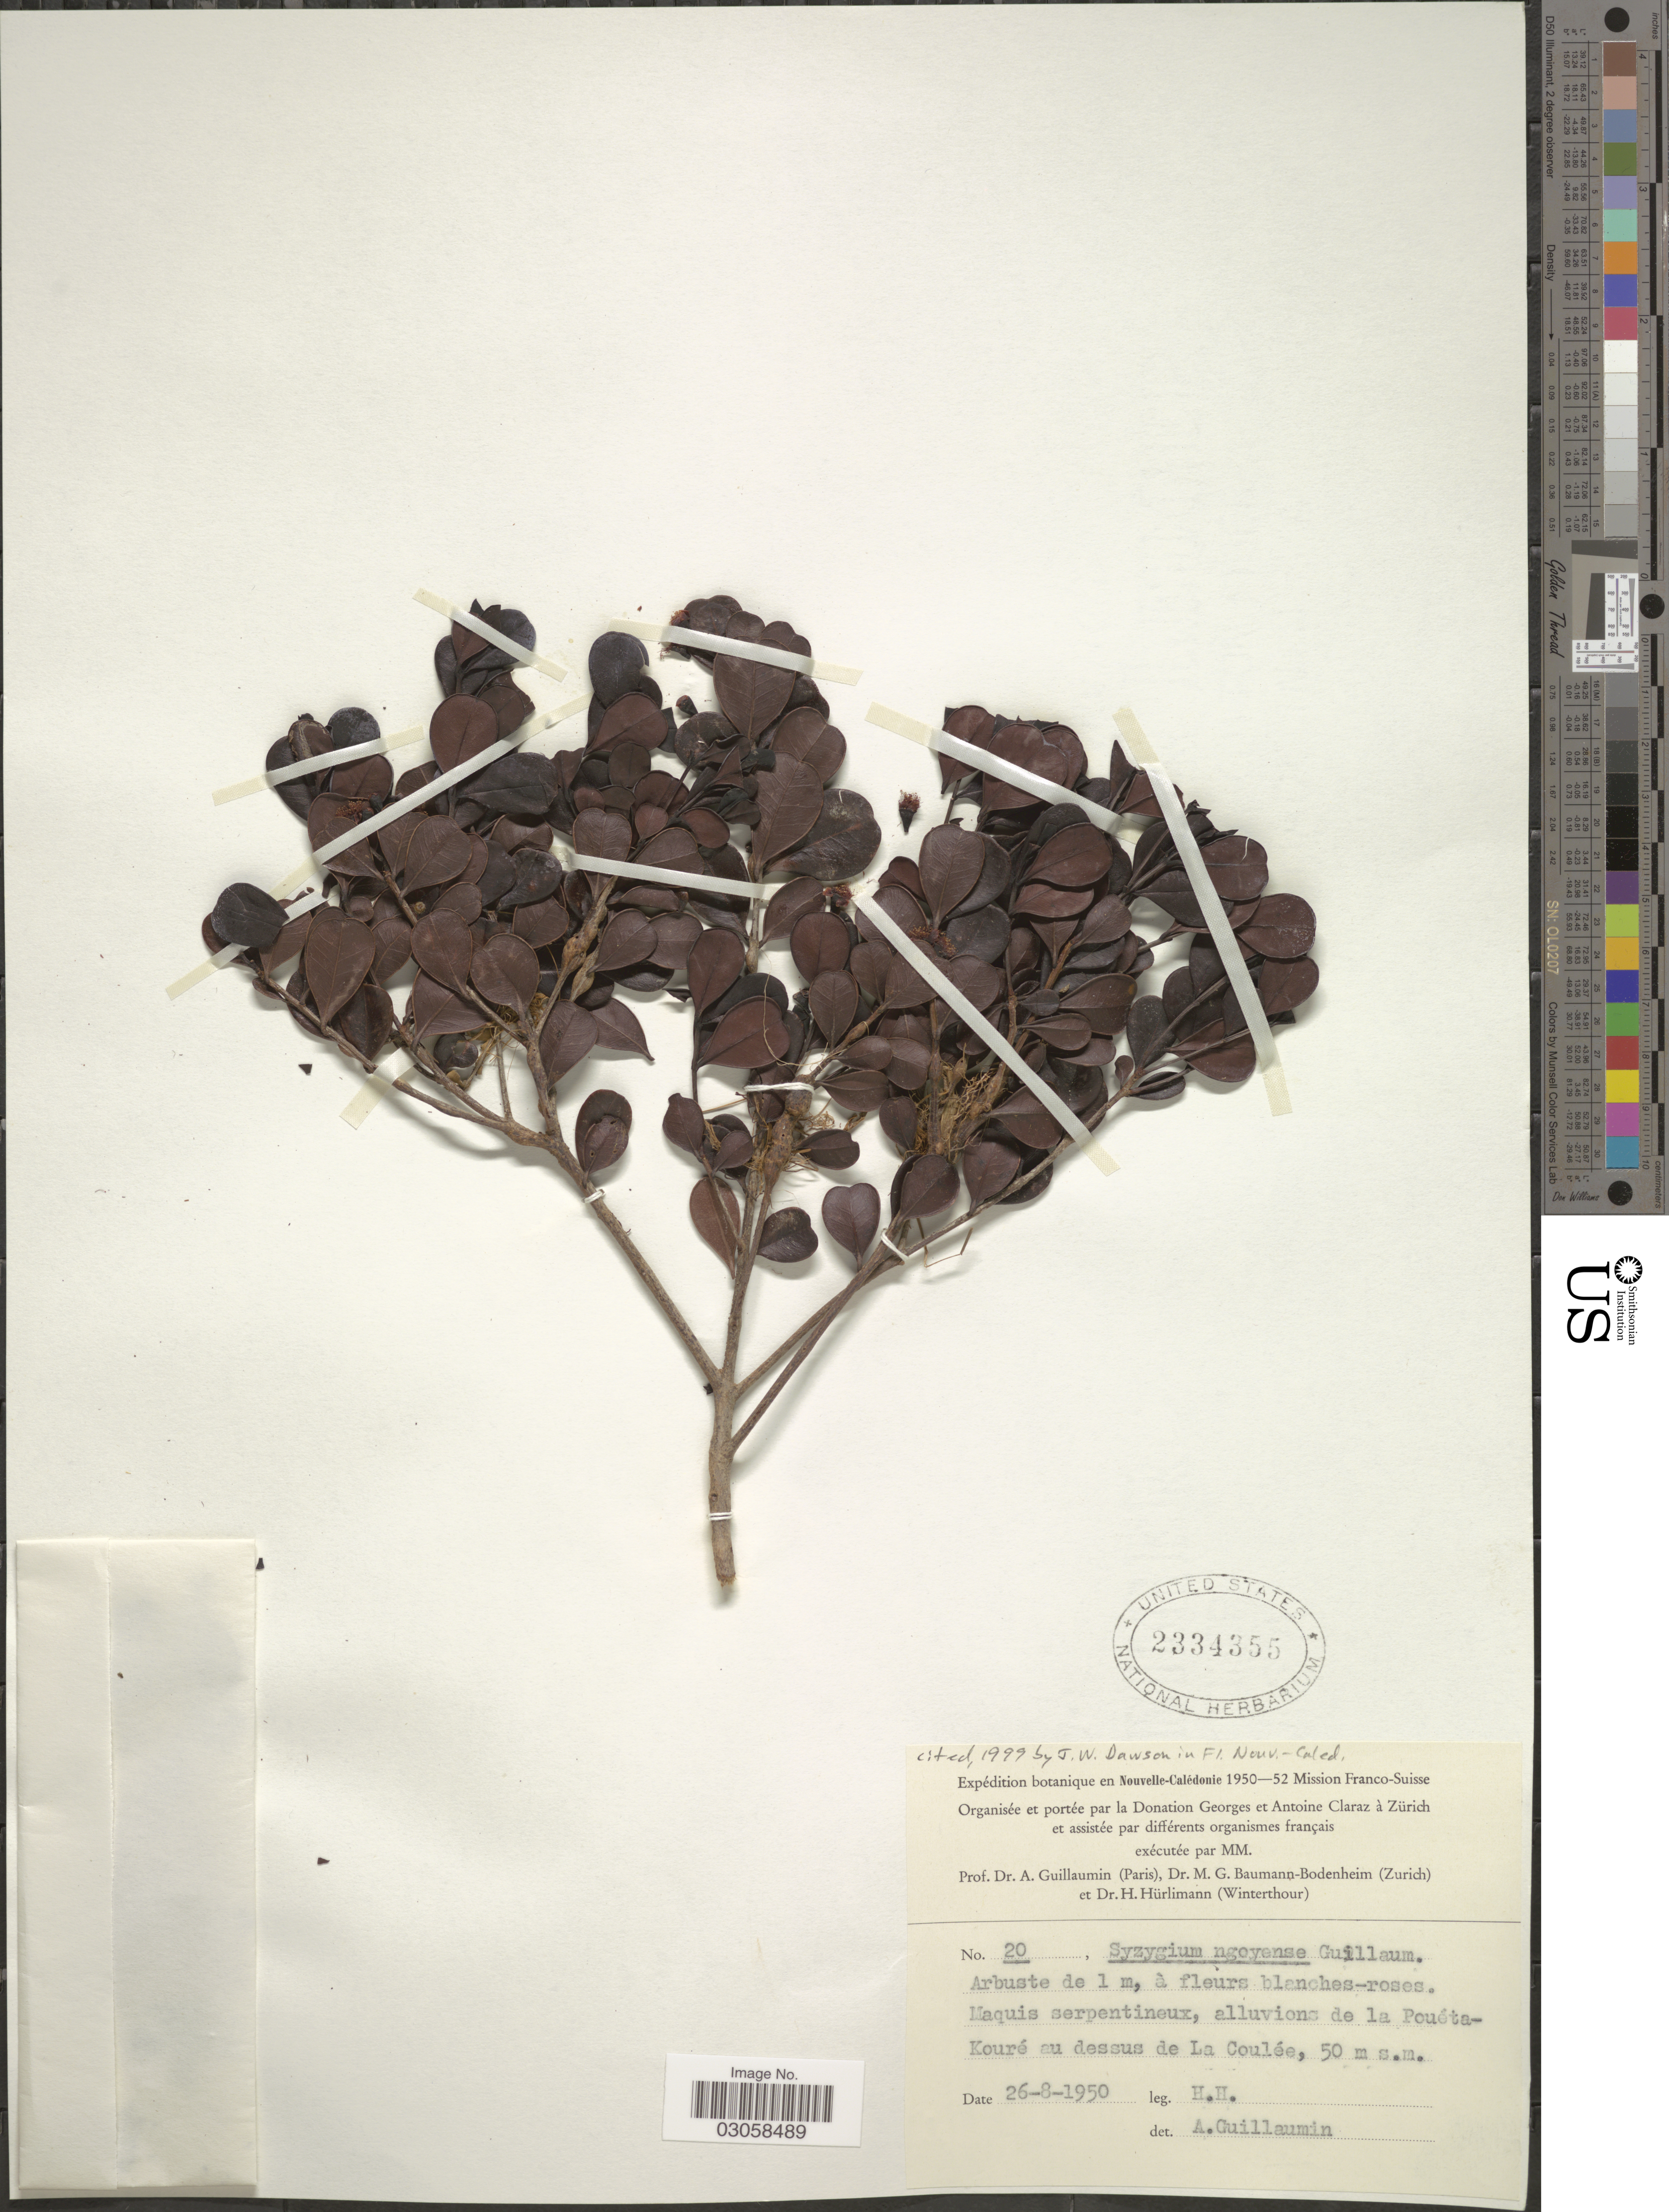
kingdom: Plantae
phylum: Tracheophyta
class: Magnoliopsida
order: Myrtales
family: Myrtaceae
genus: Syzygium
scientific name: Syzygium ngoyense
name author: (Schltr.) Guillaumin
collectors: H. Hürlimann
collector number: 20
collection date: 1950-08-26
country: New Caledonia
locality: Nouvelle-Calédonie. Maquille serpentineux, alluvions de la Pouéta-Kouré au dessus de la Coulée.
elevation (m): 50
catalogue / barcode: US 2334355